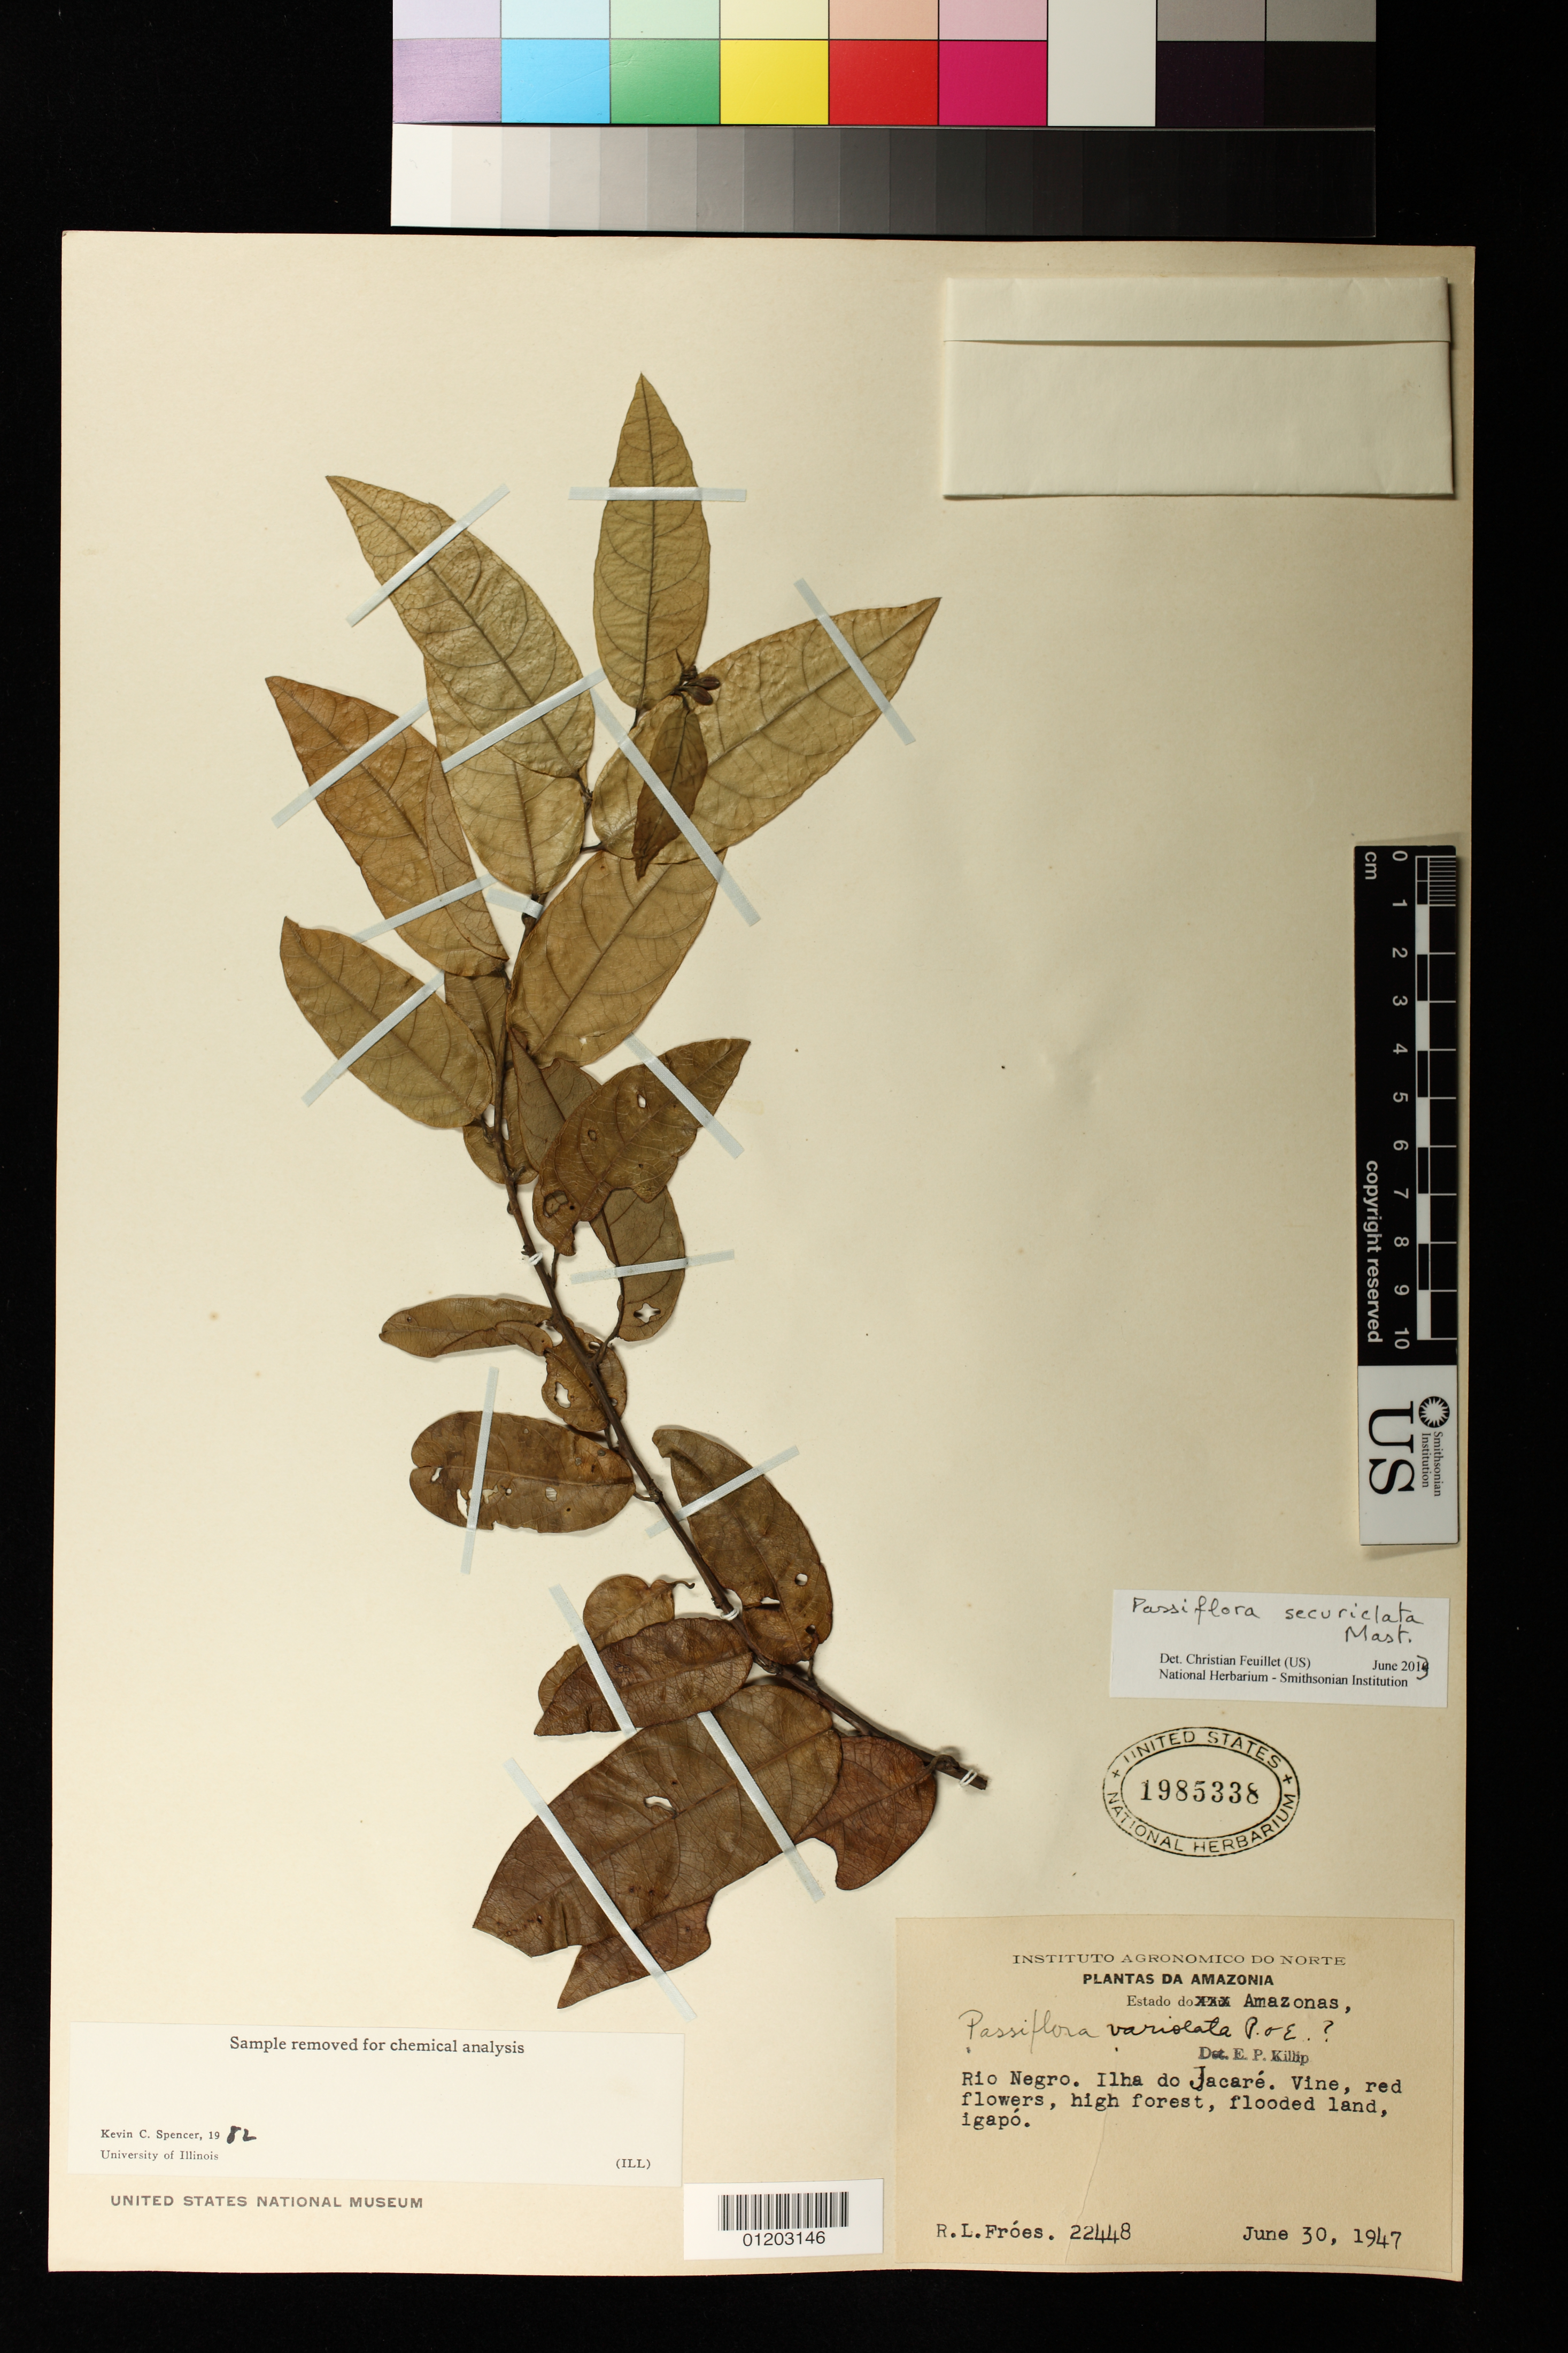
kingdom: Plantae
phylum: Tracheophyta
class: Magnoliopsida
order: Malpighiales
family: Passifloraceae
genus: Passiflora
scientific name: Passiflora securiclata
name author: Mast.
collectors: R. L. Fróes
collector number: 22448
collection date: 1947-06-30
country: Brazil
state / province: Amazonas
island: Jacaré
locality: Rio Negro. Ilha do Jacaré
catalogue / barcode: US 1985338